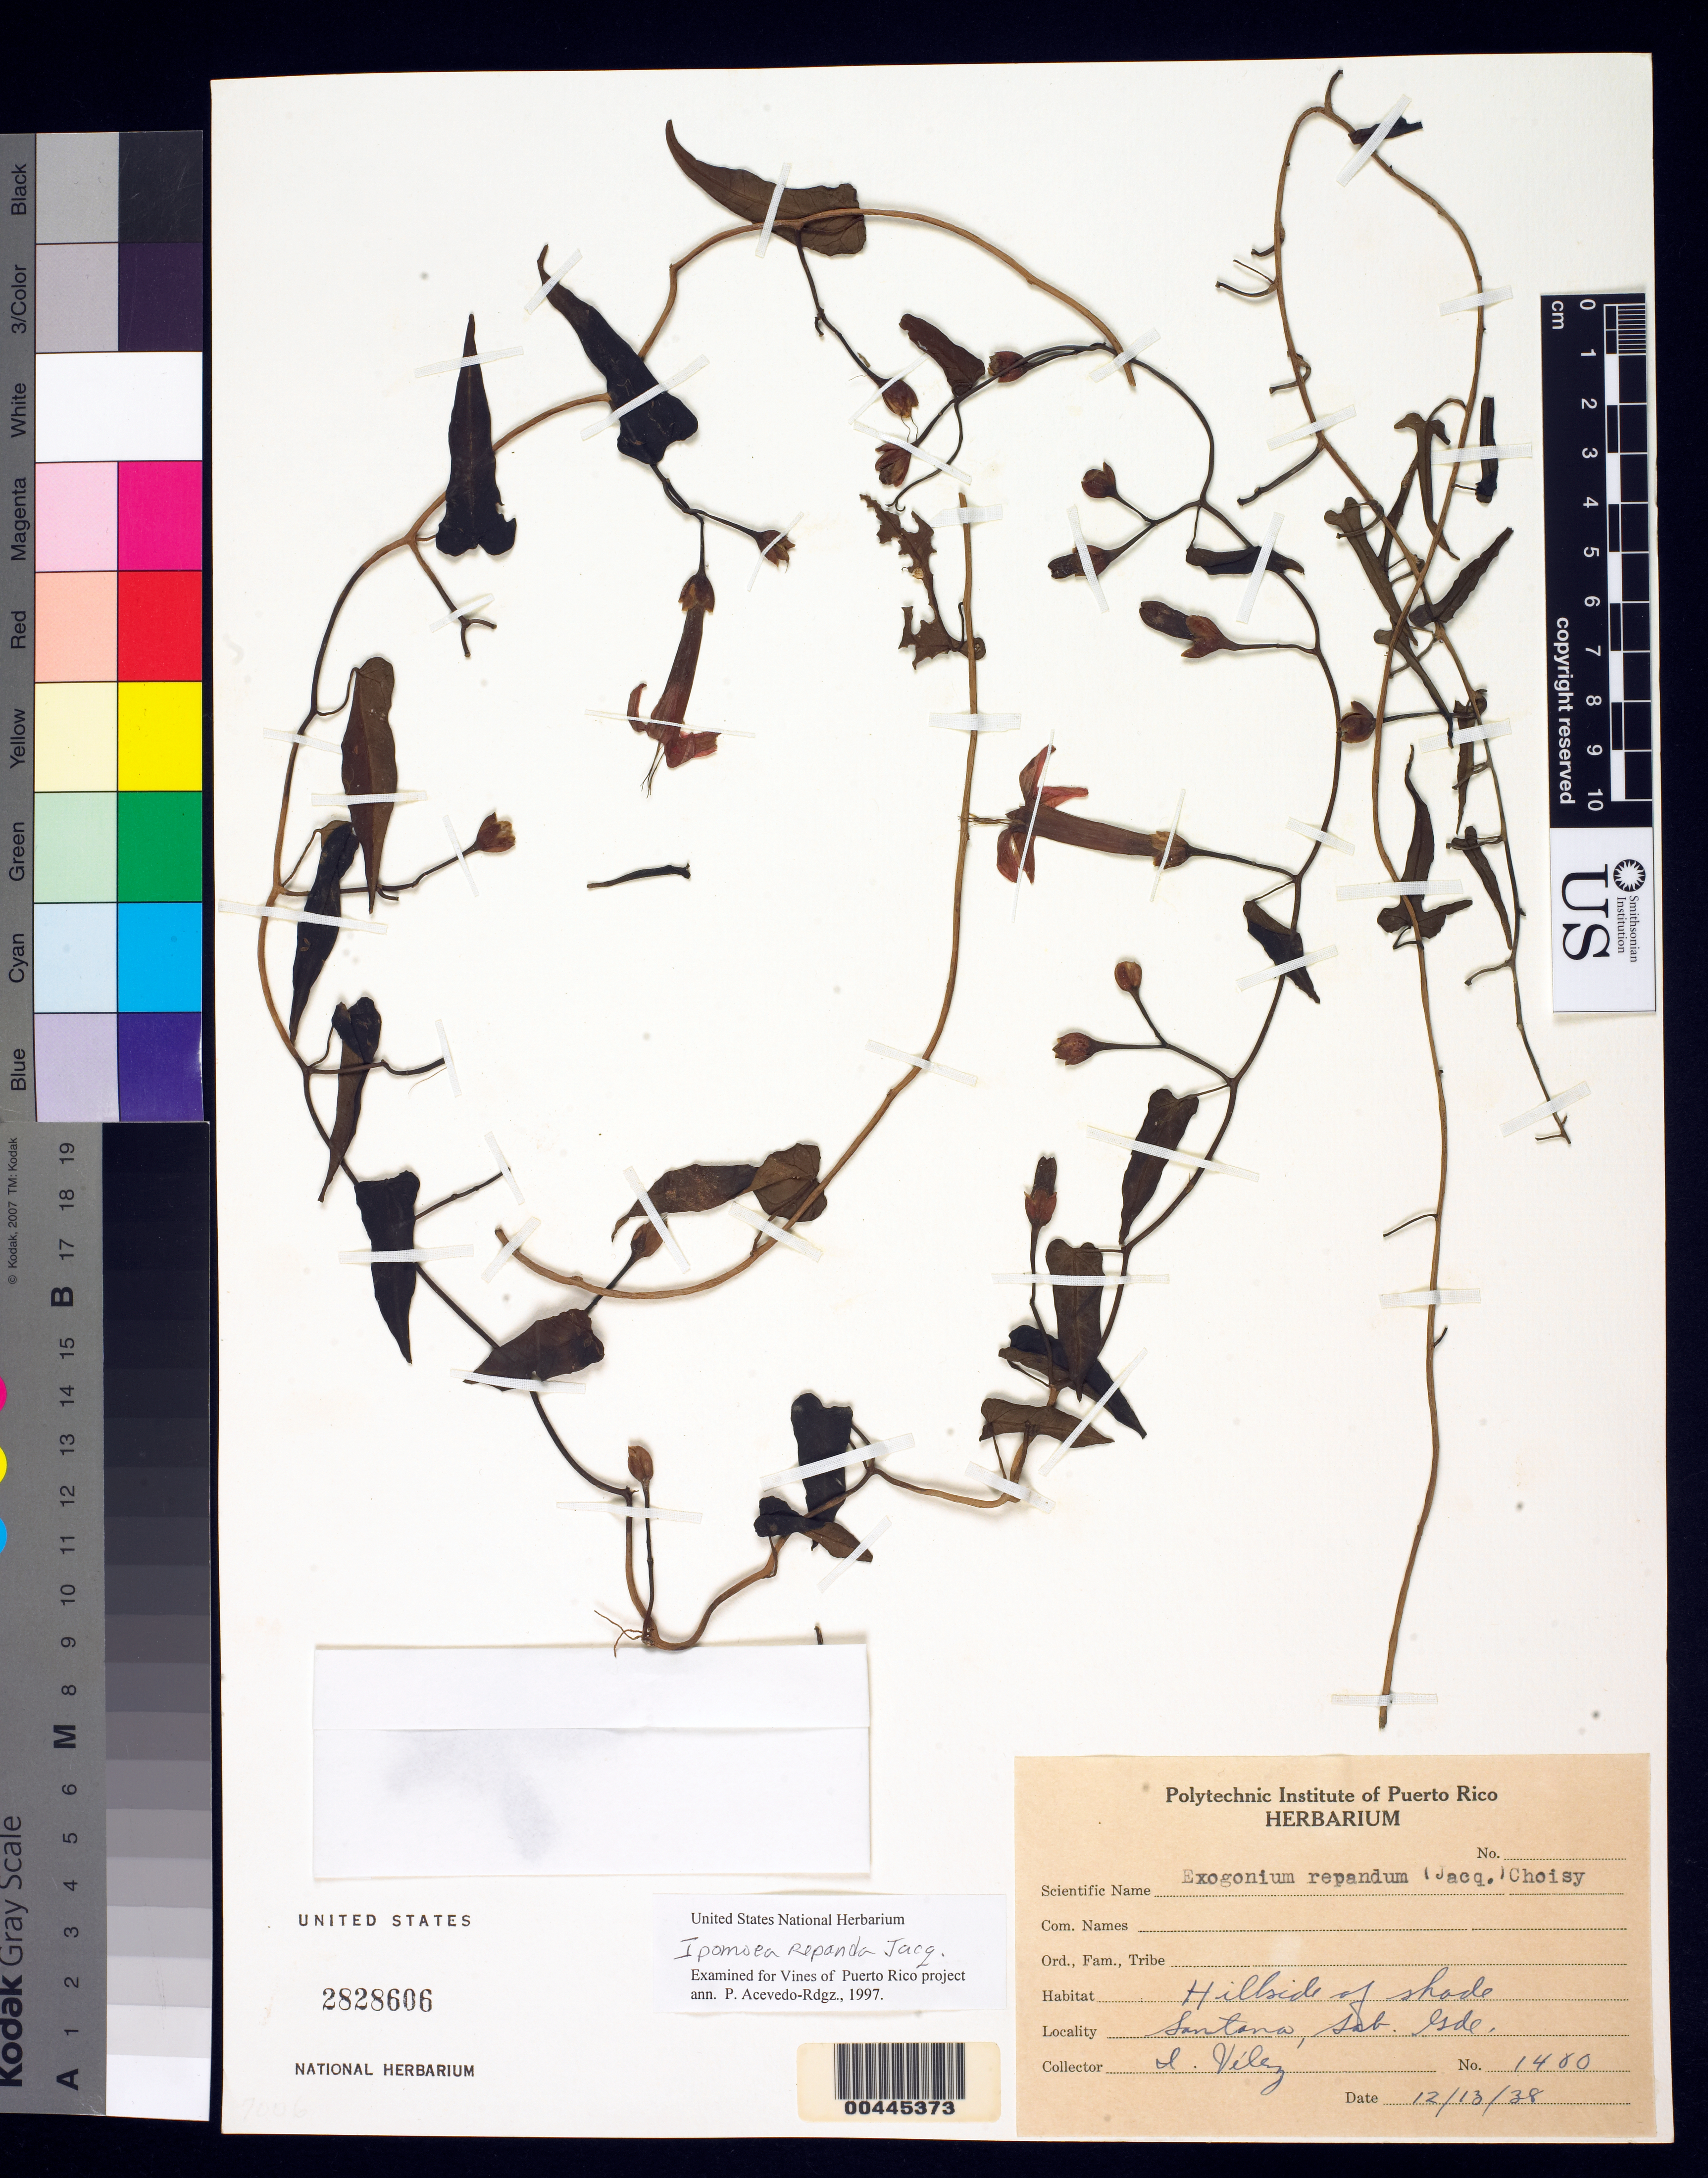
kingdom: Plantae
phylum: Tracheophyta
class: Magnoliopsida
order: Solanales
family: Convolvulaceae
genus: Ipomoea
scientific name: Ipomoea repanda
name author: Jacq.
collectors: I. Vélez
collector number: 1480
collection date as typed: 13 Dec 1938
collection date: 1938-12-13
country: Puerto Rico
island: Greater Antilles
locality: Santana, Sabana Grande.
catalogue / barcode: US 2828606